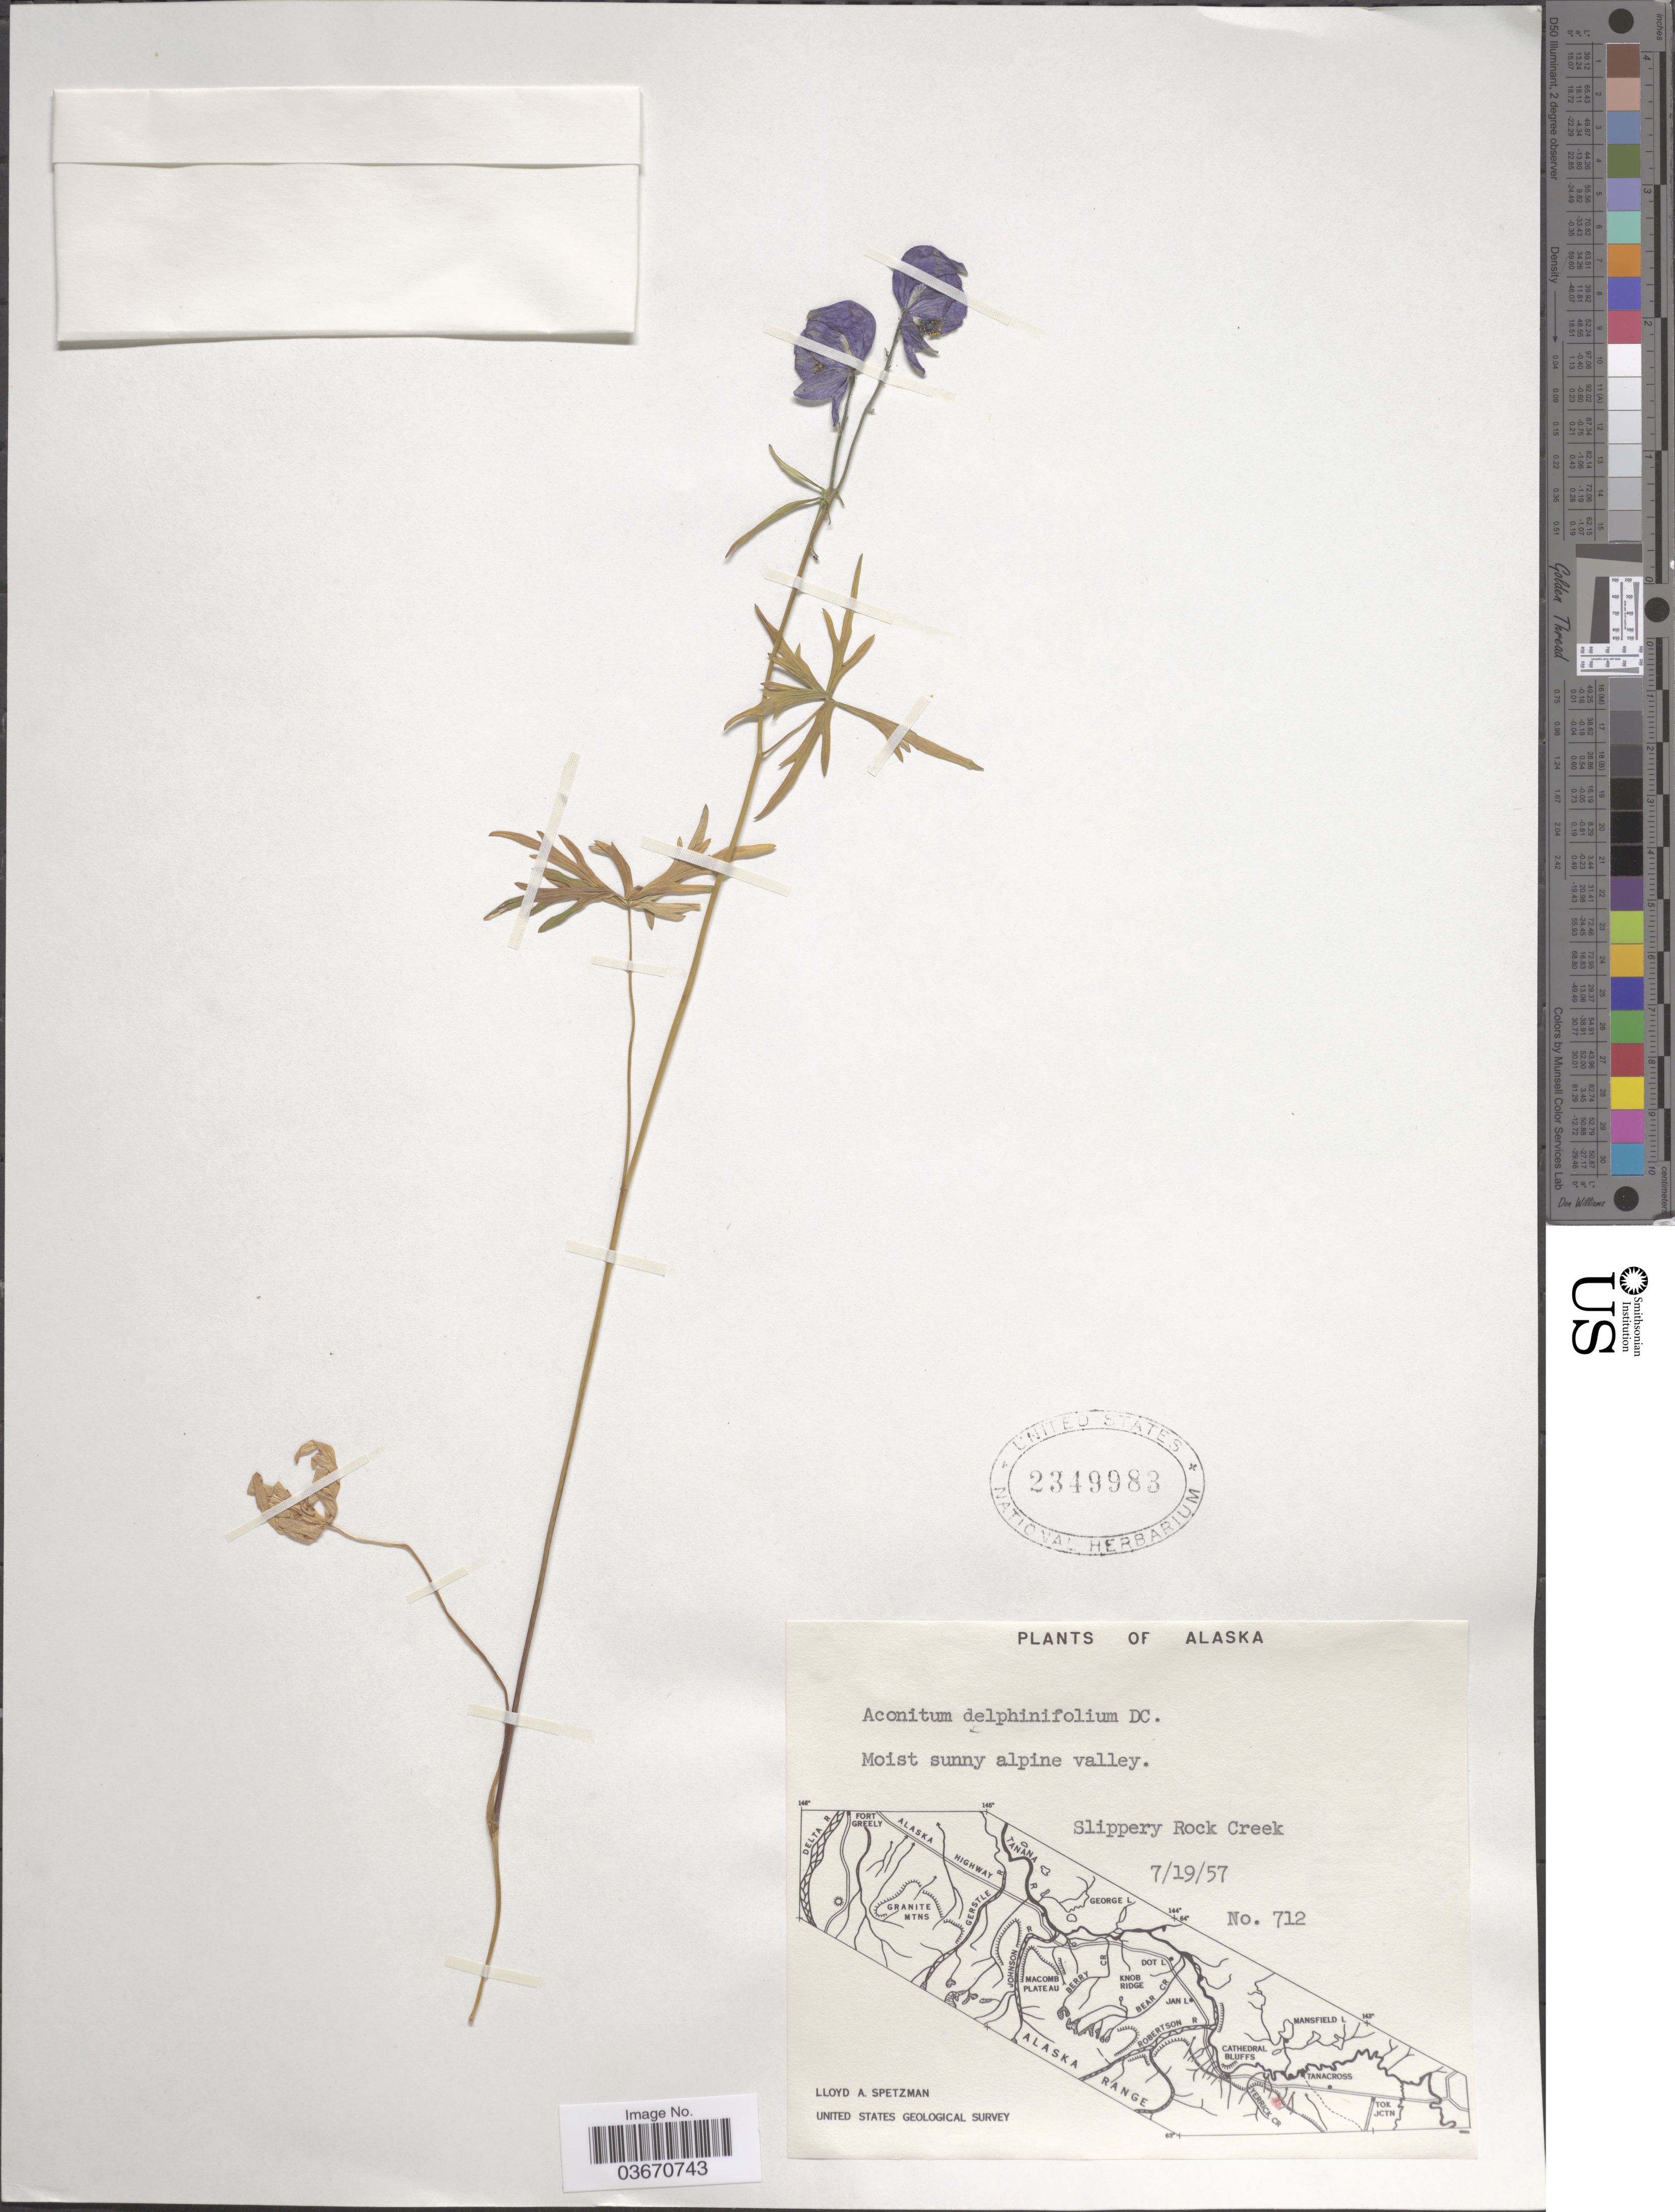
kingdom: Plantae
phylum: Tracheophyta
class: Magnoliopsida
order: Ranunculales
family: Ranunculaceae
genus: Aconitum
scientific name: Aconitum delphinifolium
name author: DC.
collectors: L. Spetzman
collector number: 712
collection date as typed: Transcribed d/m/y: 19/7/57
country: United States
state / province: Alaska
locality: Slippery Rock Creek.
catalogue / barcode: US 2349983